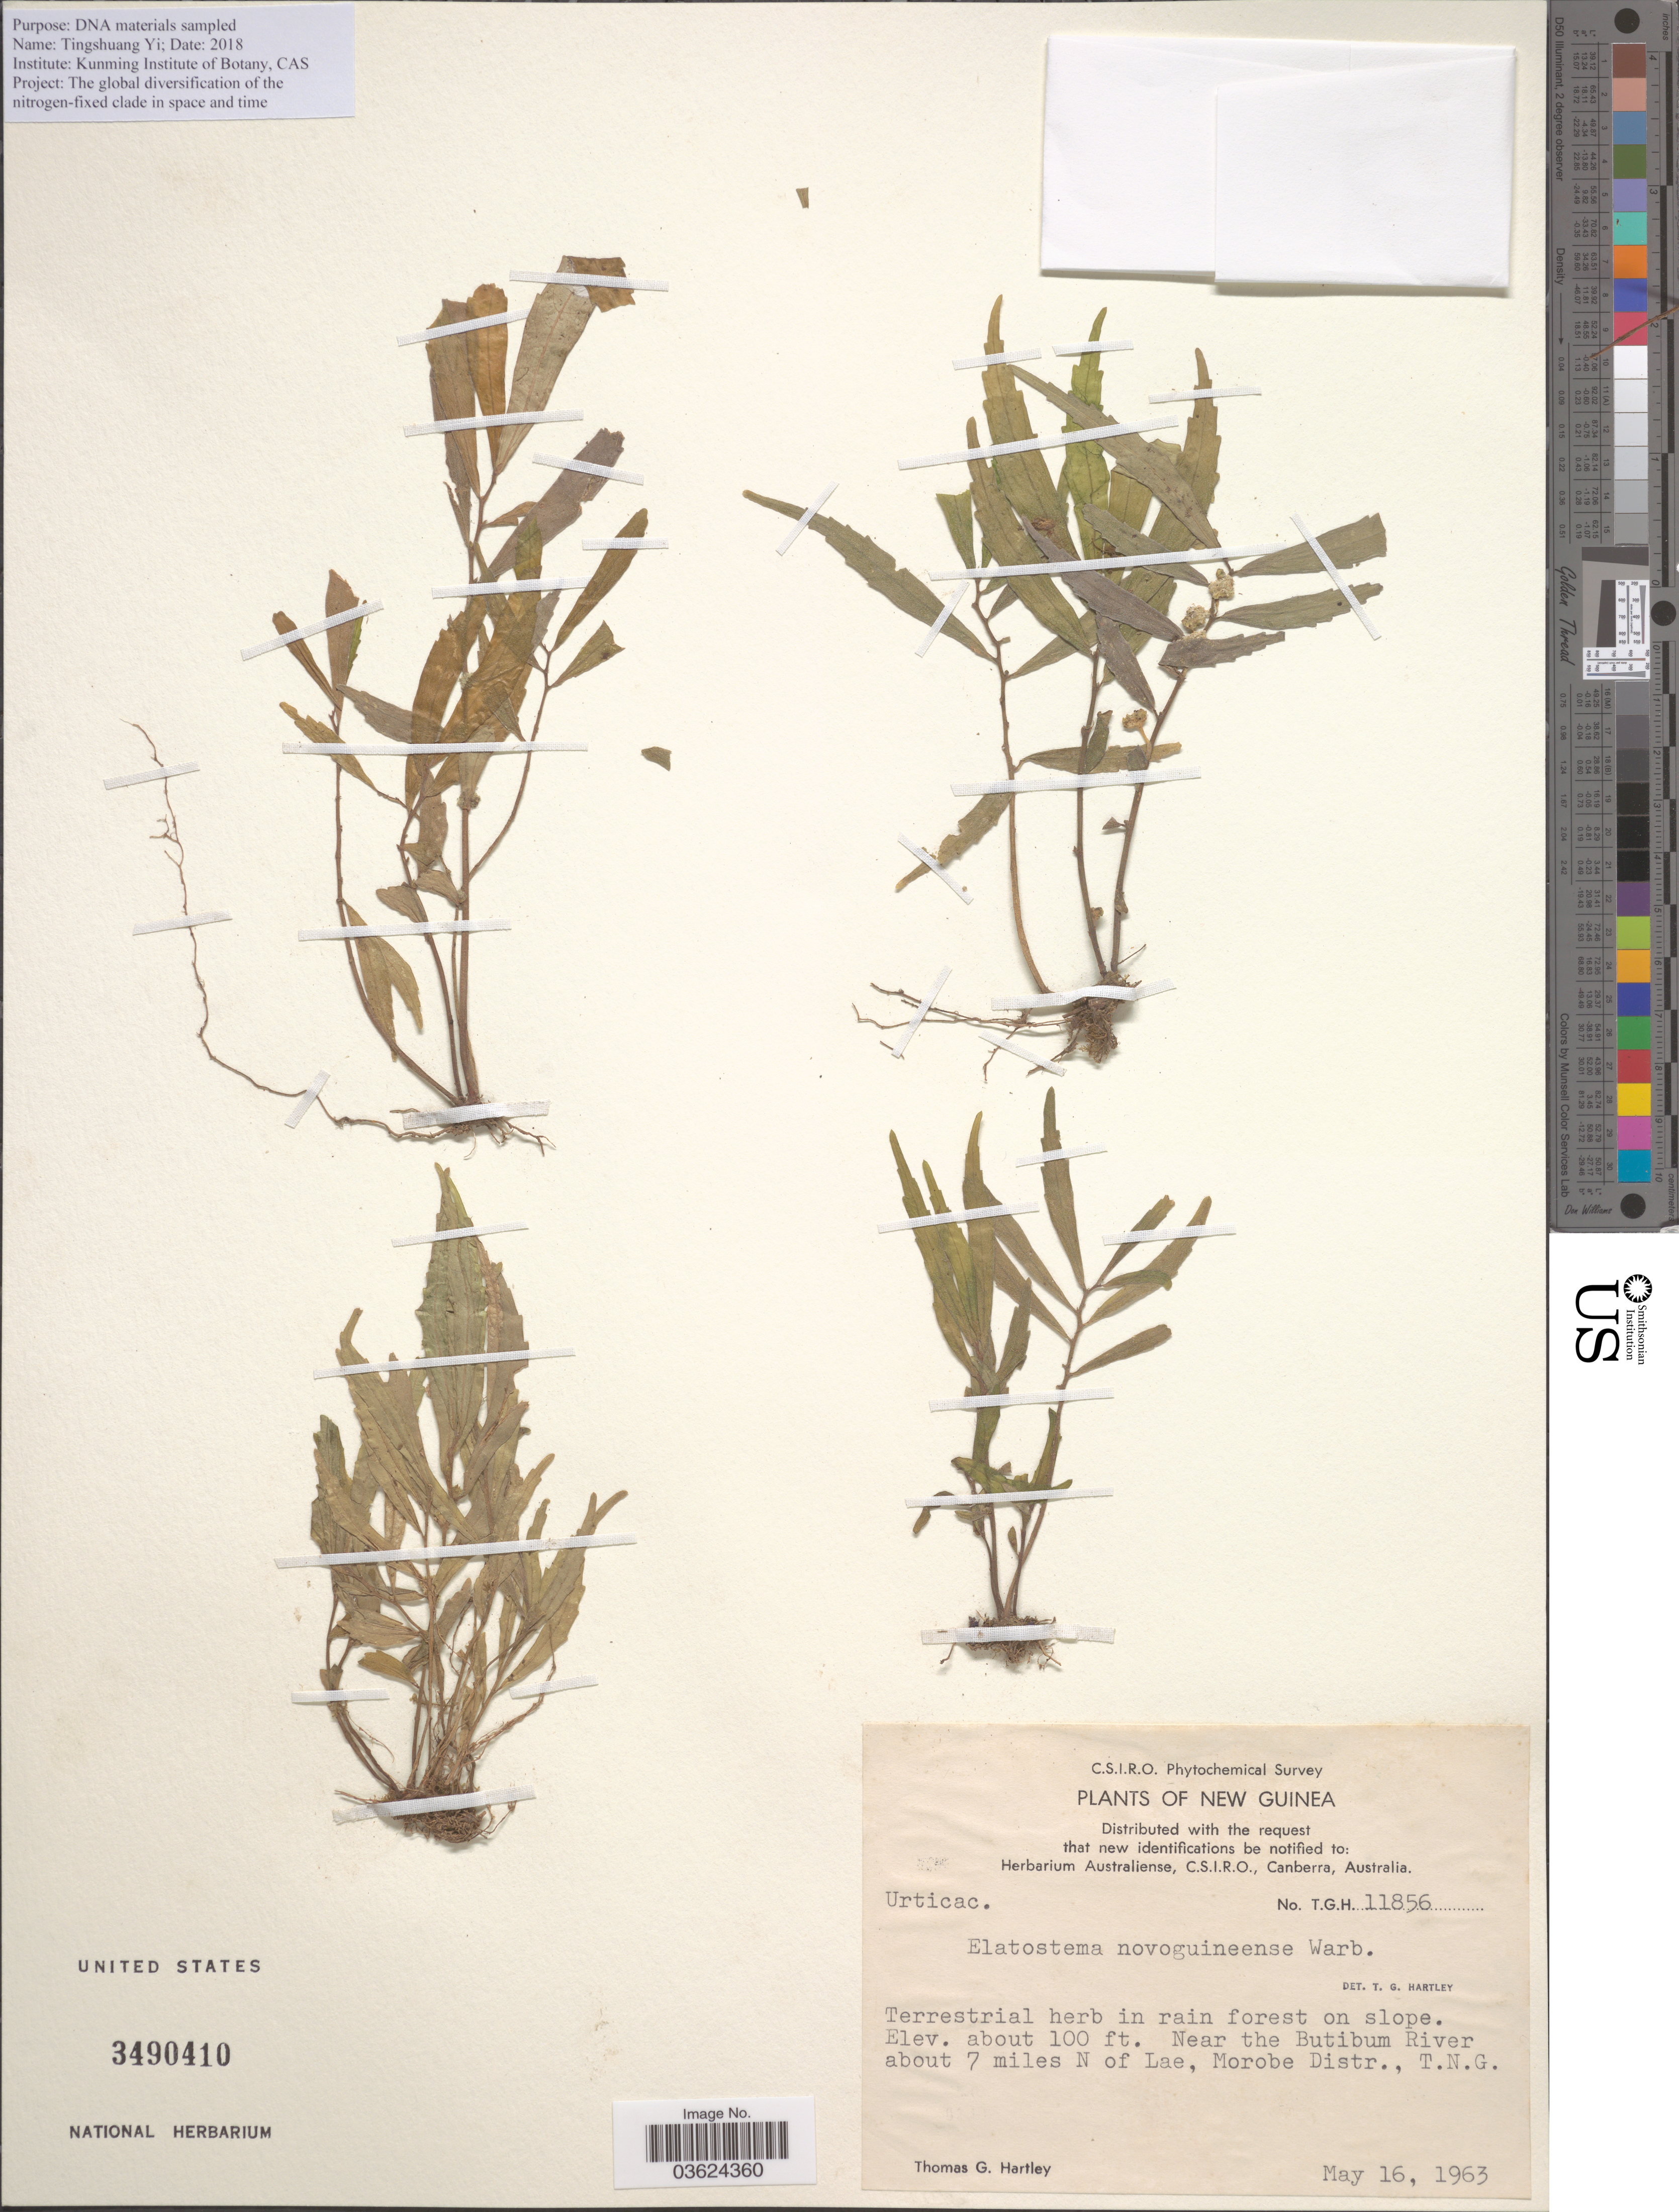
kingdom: Plantae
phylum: Tracheophyta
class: Magnoliopsida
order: Rosales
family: Urticaceae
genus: Elatostema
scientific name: Elatostema novoguineense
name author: Warb.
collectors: T. G. Hartley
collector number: T.G.H. 11856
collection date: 1963-05-16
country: Papua New Guinea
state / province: Morobe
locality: New Guinea. Near the Butibum River about 7 miles N of Lae, Morobe Distr., T.N.G.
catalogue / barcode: US 3490410